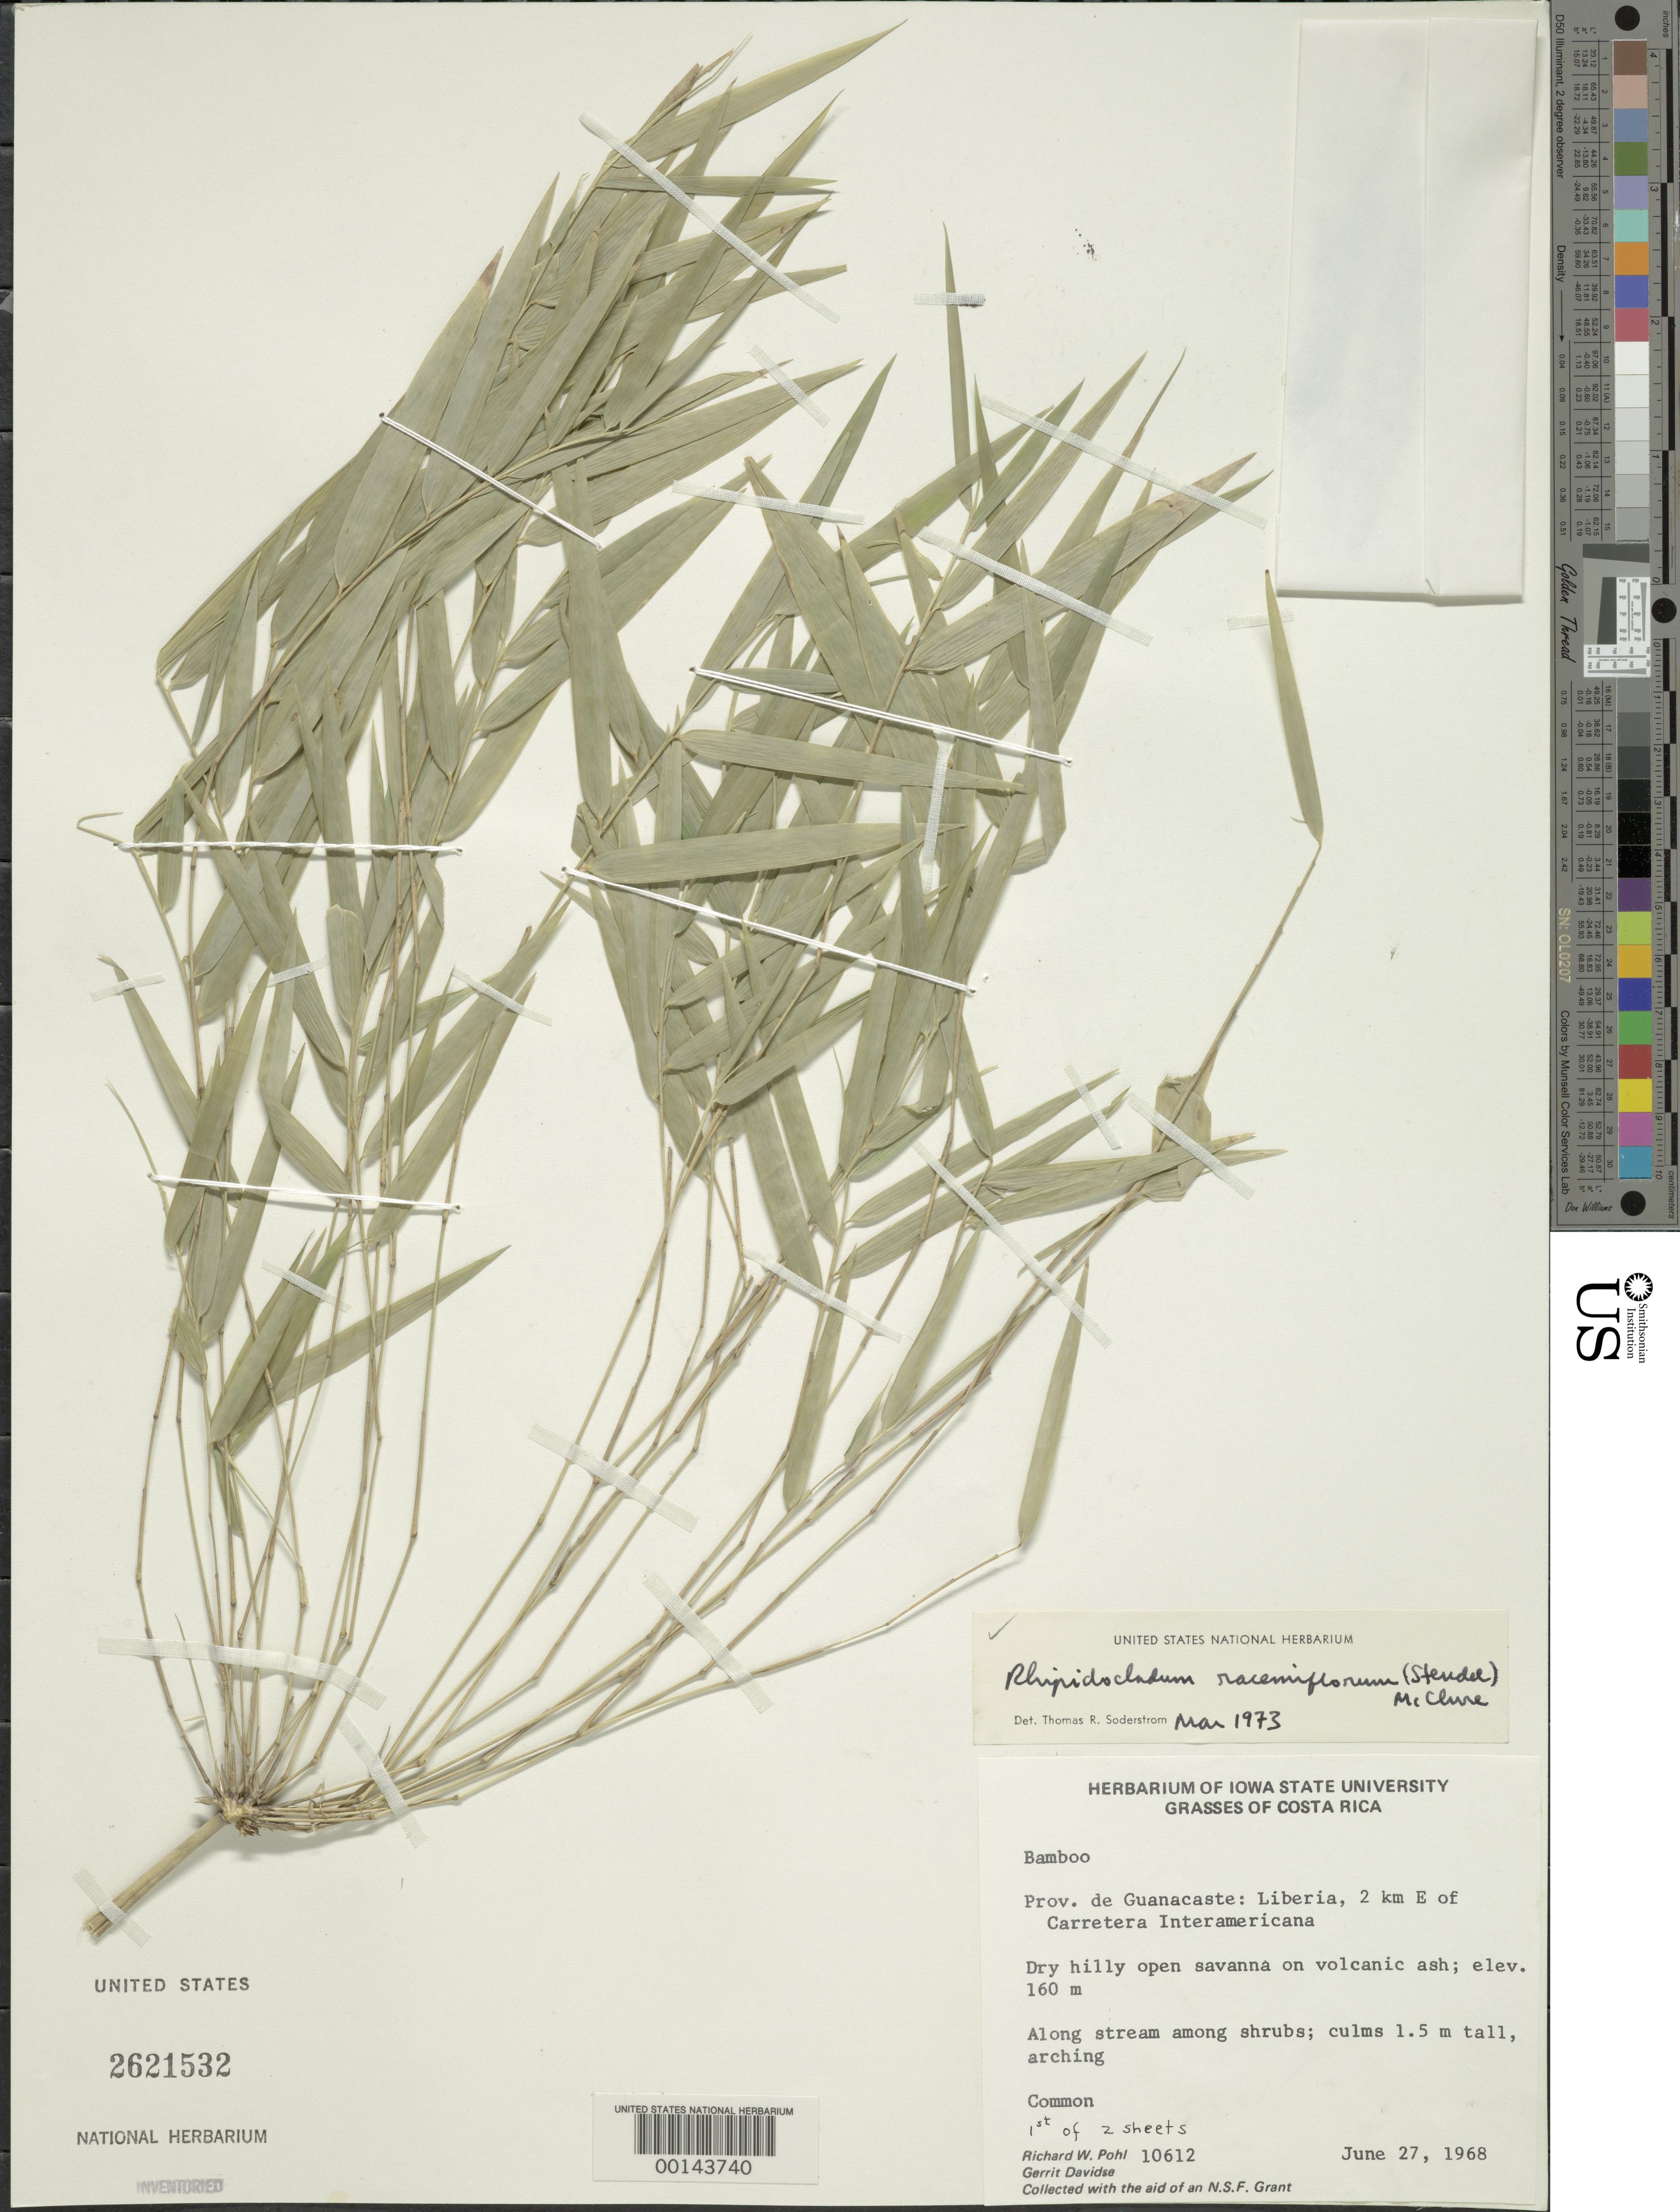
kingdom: Plantae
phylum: Tracheophyta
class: Liliopsida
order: Poales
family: Poaceae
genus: Rhipidocladum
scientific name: Rhipidocladum racemiflorum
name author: (Steud.) McClure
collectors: R. W. Pohl & G. Davidse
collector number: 10612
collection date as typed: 27 Jun 1968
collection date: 1968-06-27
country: Costa Rica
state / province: Guanacaste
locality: Liberia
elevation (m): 160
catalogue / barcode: US 2621532